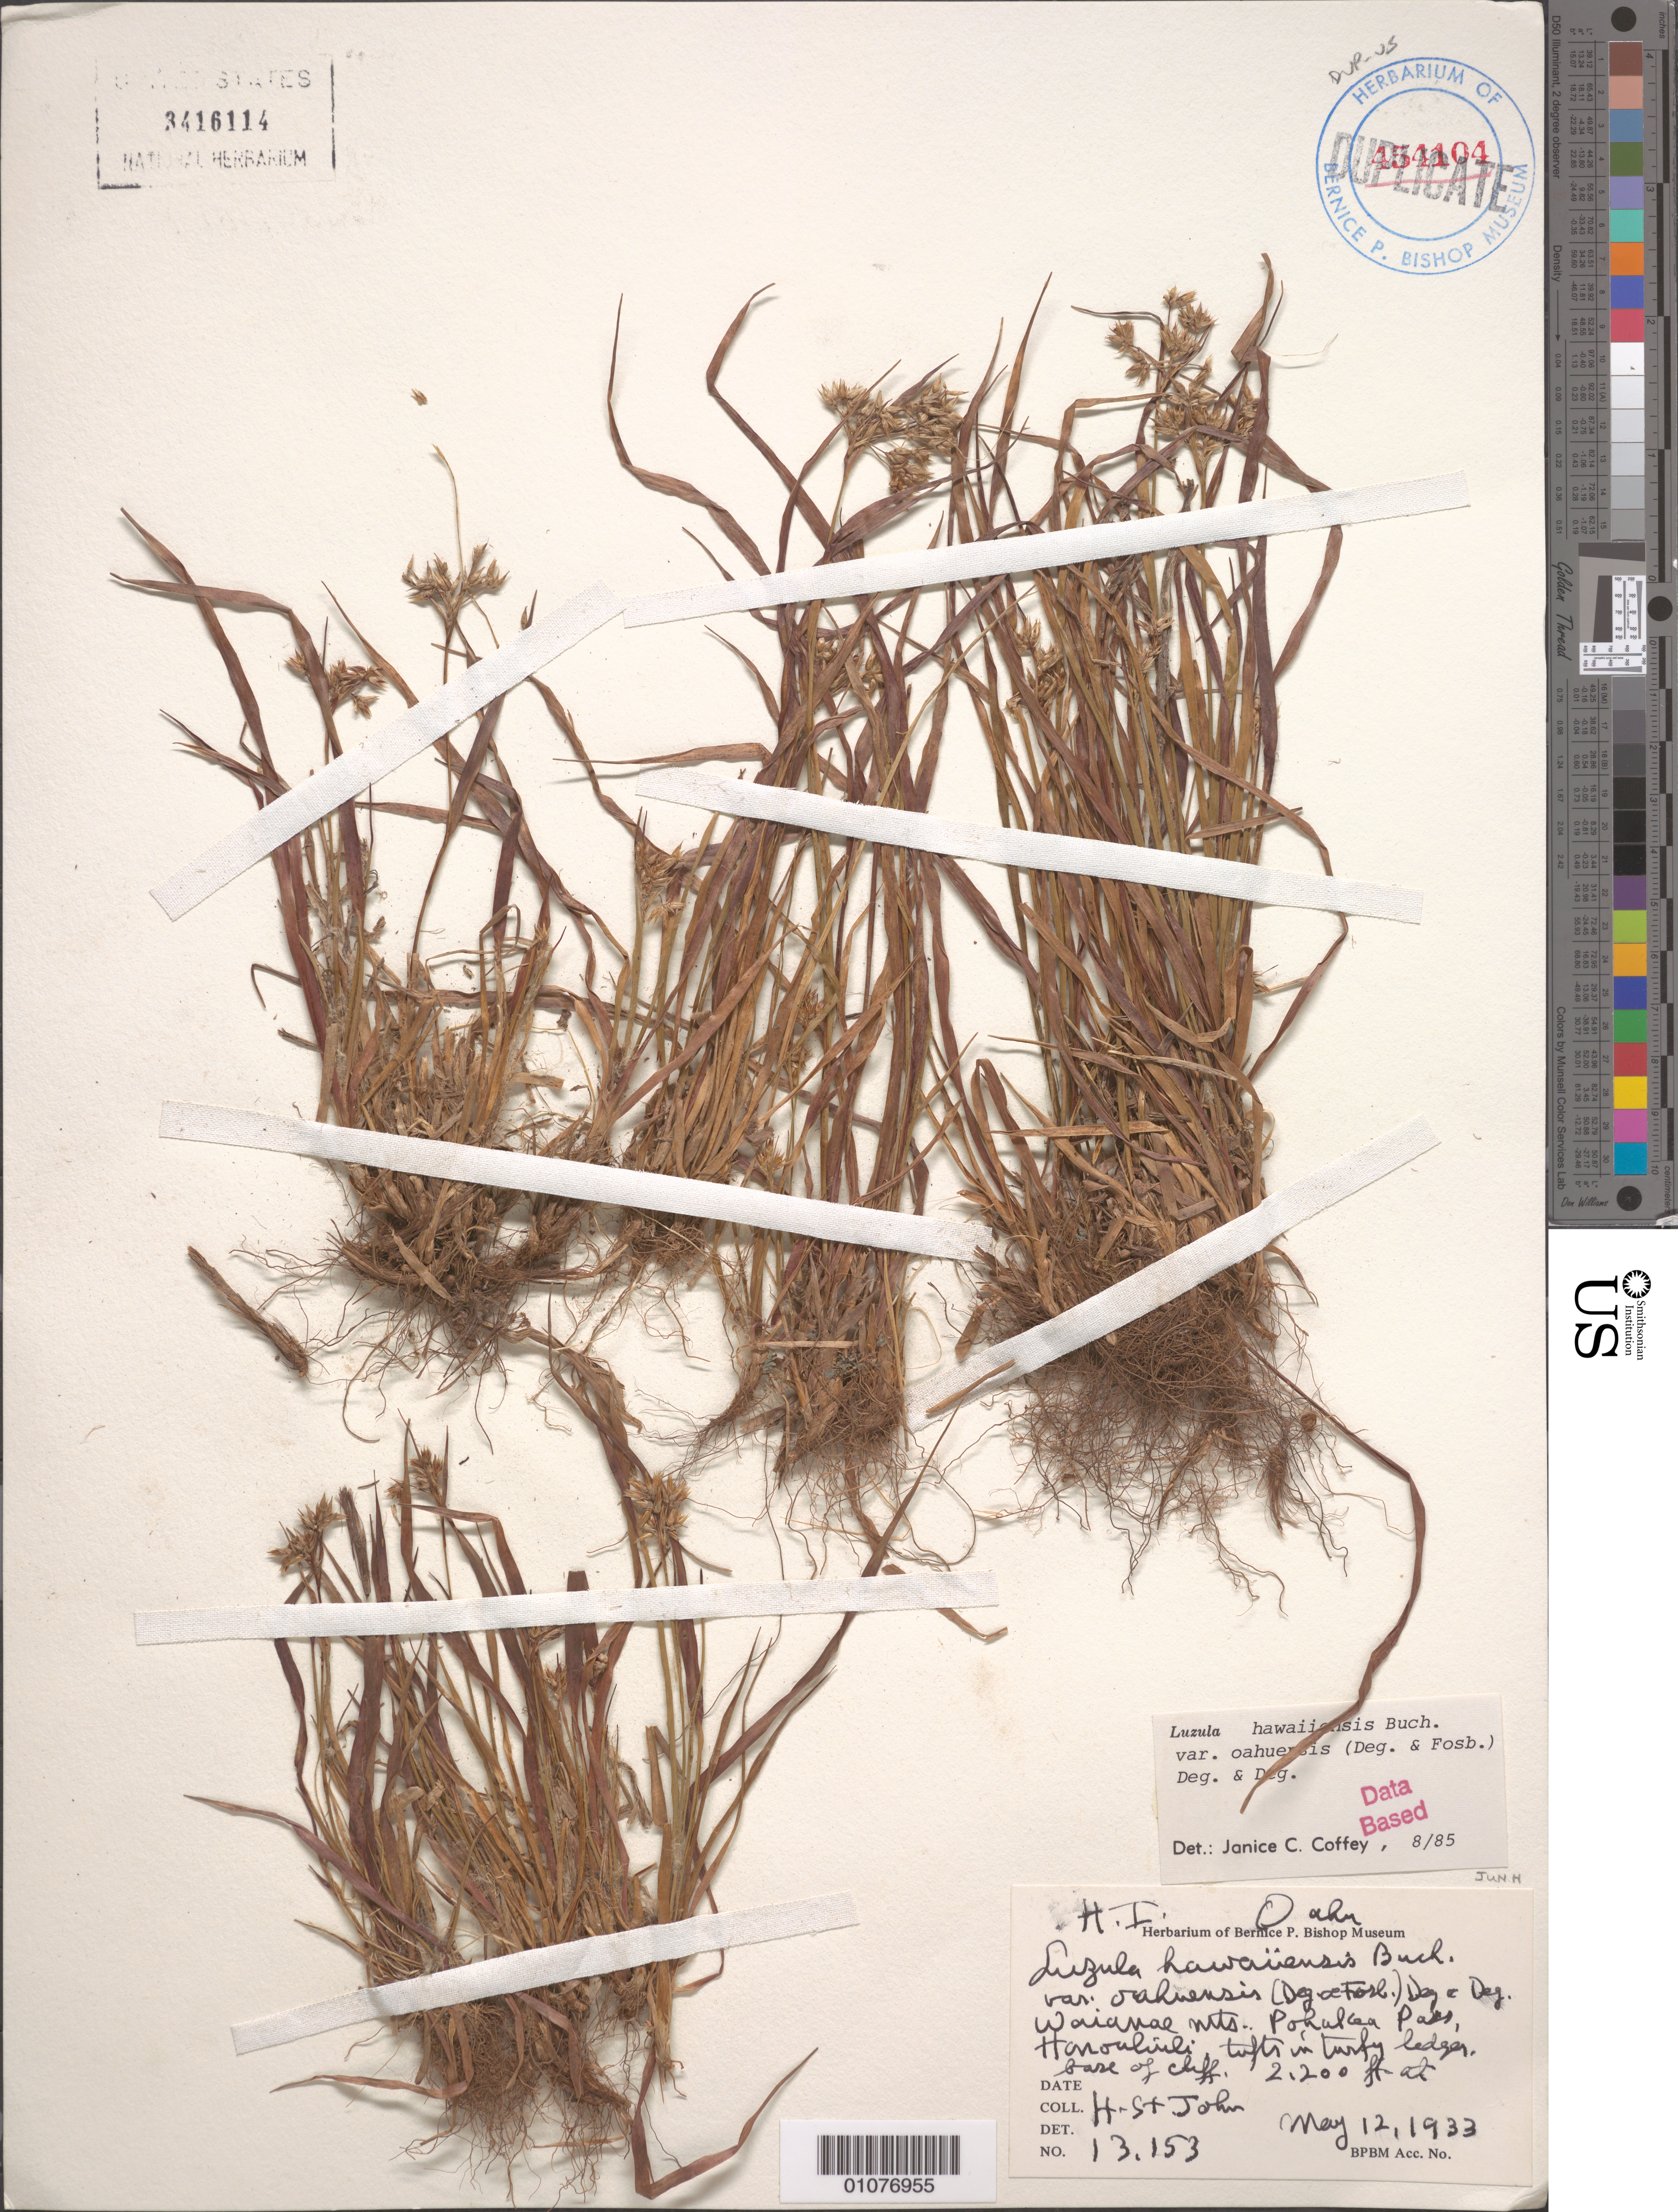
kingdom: Plantae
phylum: Tracheophyta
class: Liliopsida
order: Poales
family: Juncaceae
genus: Luzula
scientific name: Luzula hawaiiensis var. oahuensis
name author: (O. Deg. & Fosberg) O. Deg. & I. Deg.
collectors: H. St. John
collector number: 13153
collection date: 1933-05-12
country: United States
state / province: Hawaii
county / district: Honolulu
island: Oahu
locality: Waianae Mts. Pohakea Pass, Honouliuli, tufts in turfy ledges, base of cliff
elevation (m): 671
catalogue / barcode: US 3416114